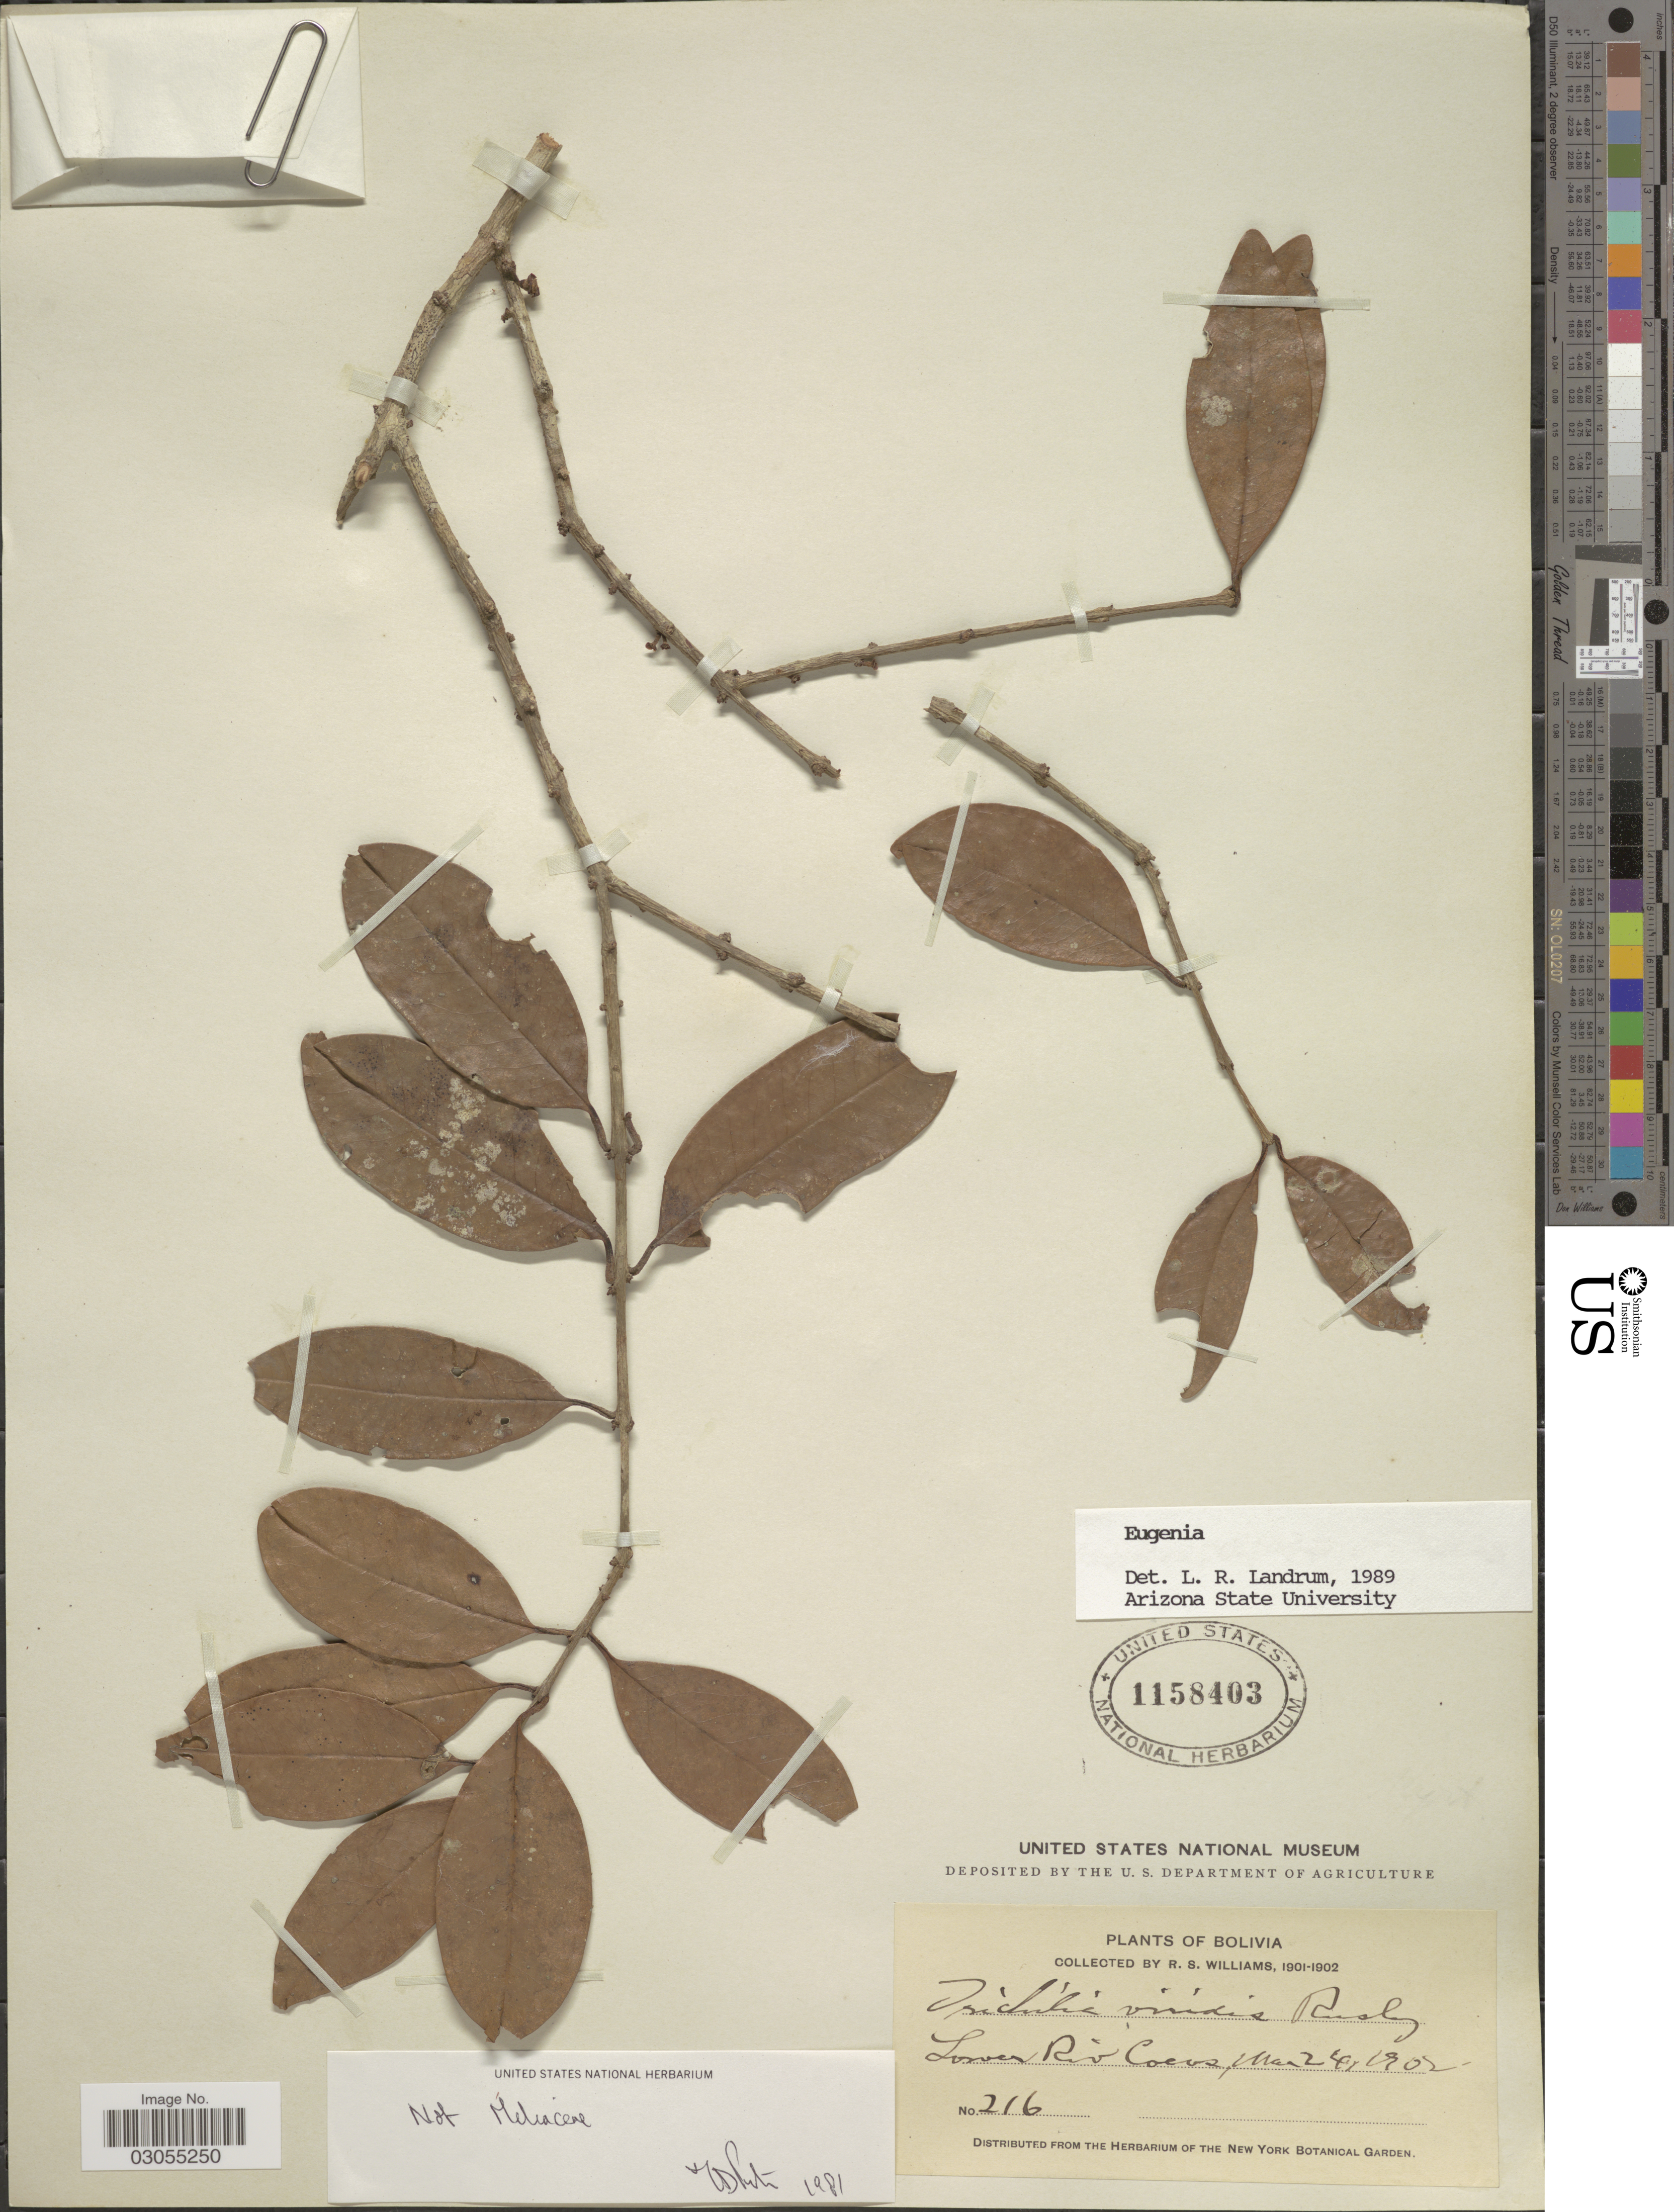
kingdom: Plantae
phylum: Tracheophyta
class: Magnoliopsida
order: Myrtales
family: Myrtaceae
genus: Eugenia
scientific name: Eugenia sp.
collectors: R. S. Williams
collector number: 216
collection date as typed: March 24, '02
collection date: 1902-03-24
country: Bolivia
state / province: La Paz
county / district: Franz Tamayo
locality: Lower Rio Cocos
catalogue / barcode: US 1158403